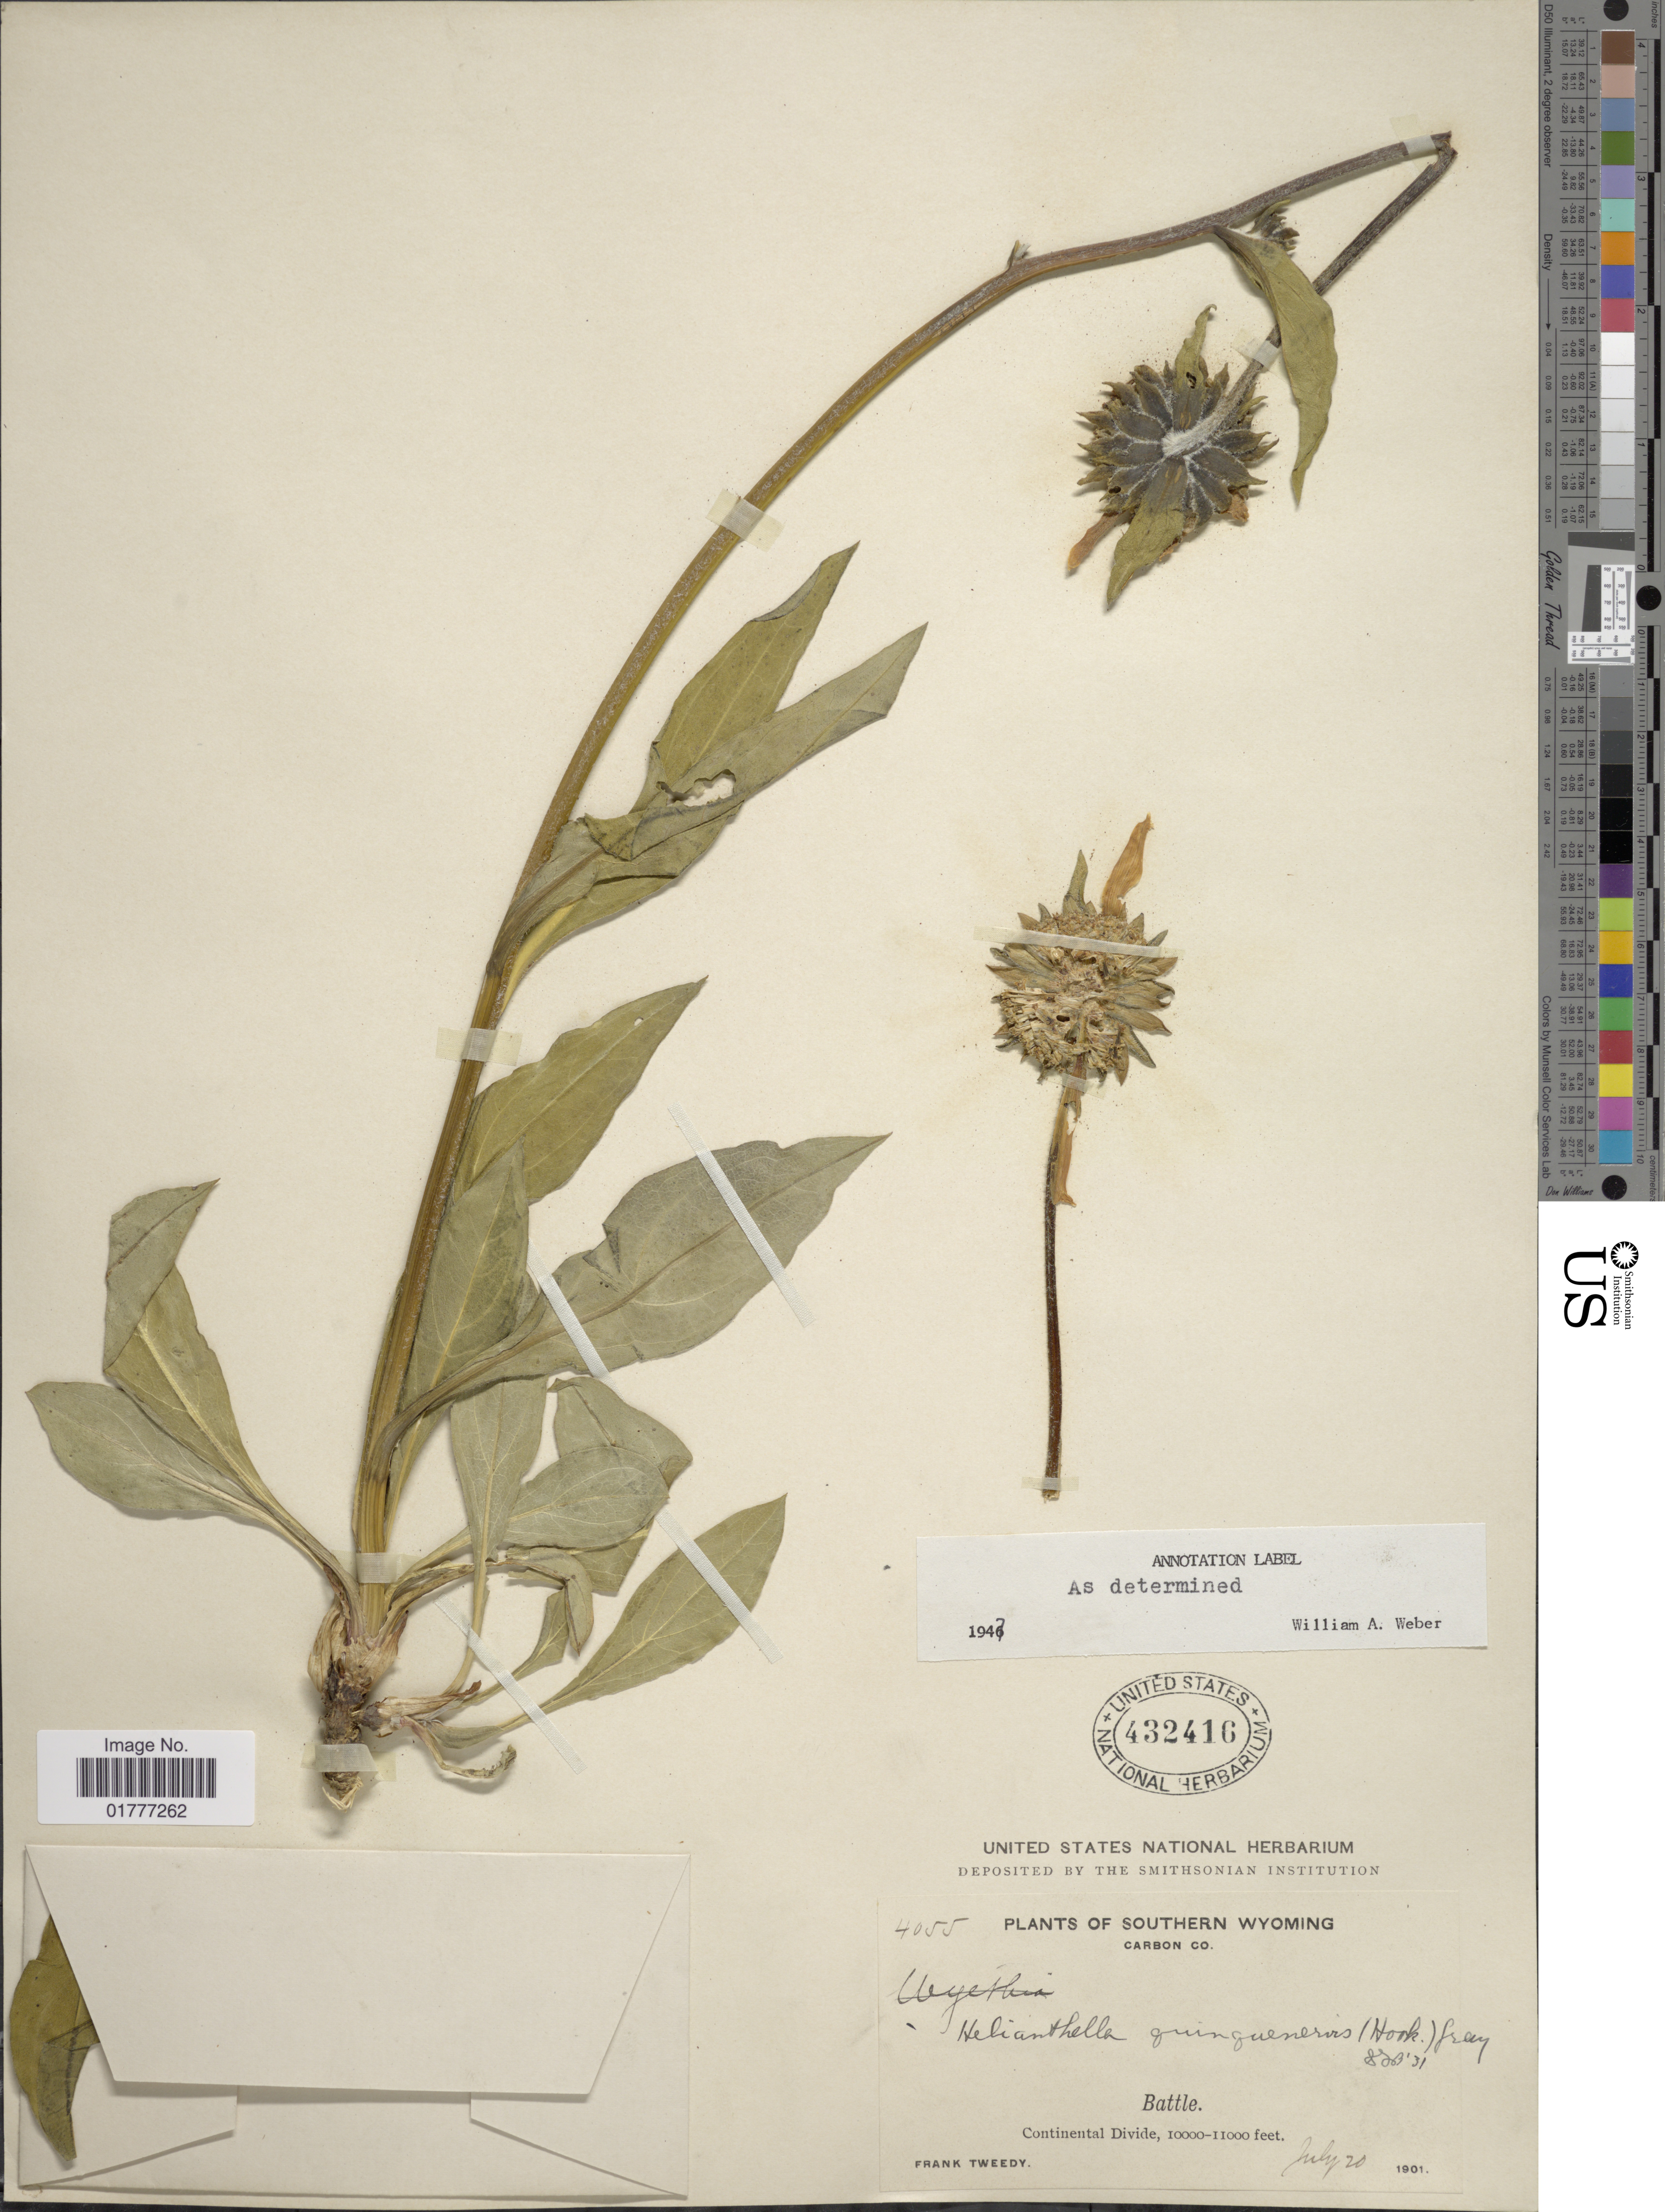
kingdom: Plantae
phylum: Tracheophyta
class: Magnoliopsida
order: Asterales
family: Asteraceae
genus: Helianthella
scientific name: Helianthella quinquenervis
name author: (Hook.) A. Gray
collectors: F. Tweedy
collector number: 4055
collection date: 1901-07-20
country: United States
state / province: Wyoming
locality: Southern Wyoming, Carbon Co., Battle, Continental Divide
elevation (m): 3048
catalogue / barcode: US 432416